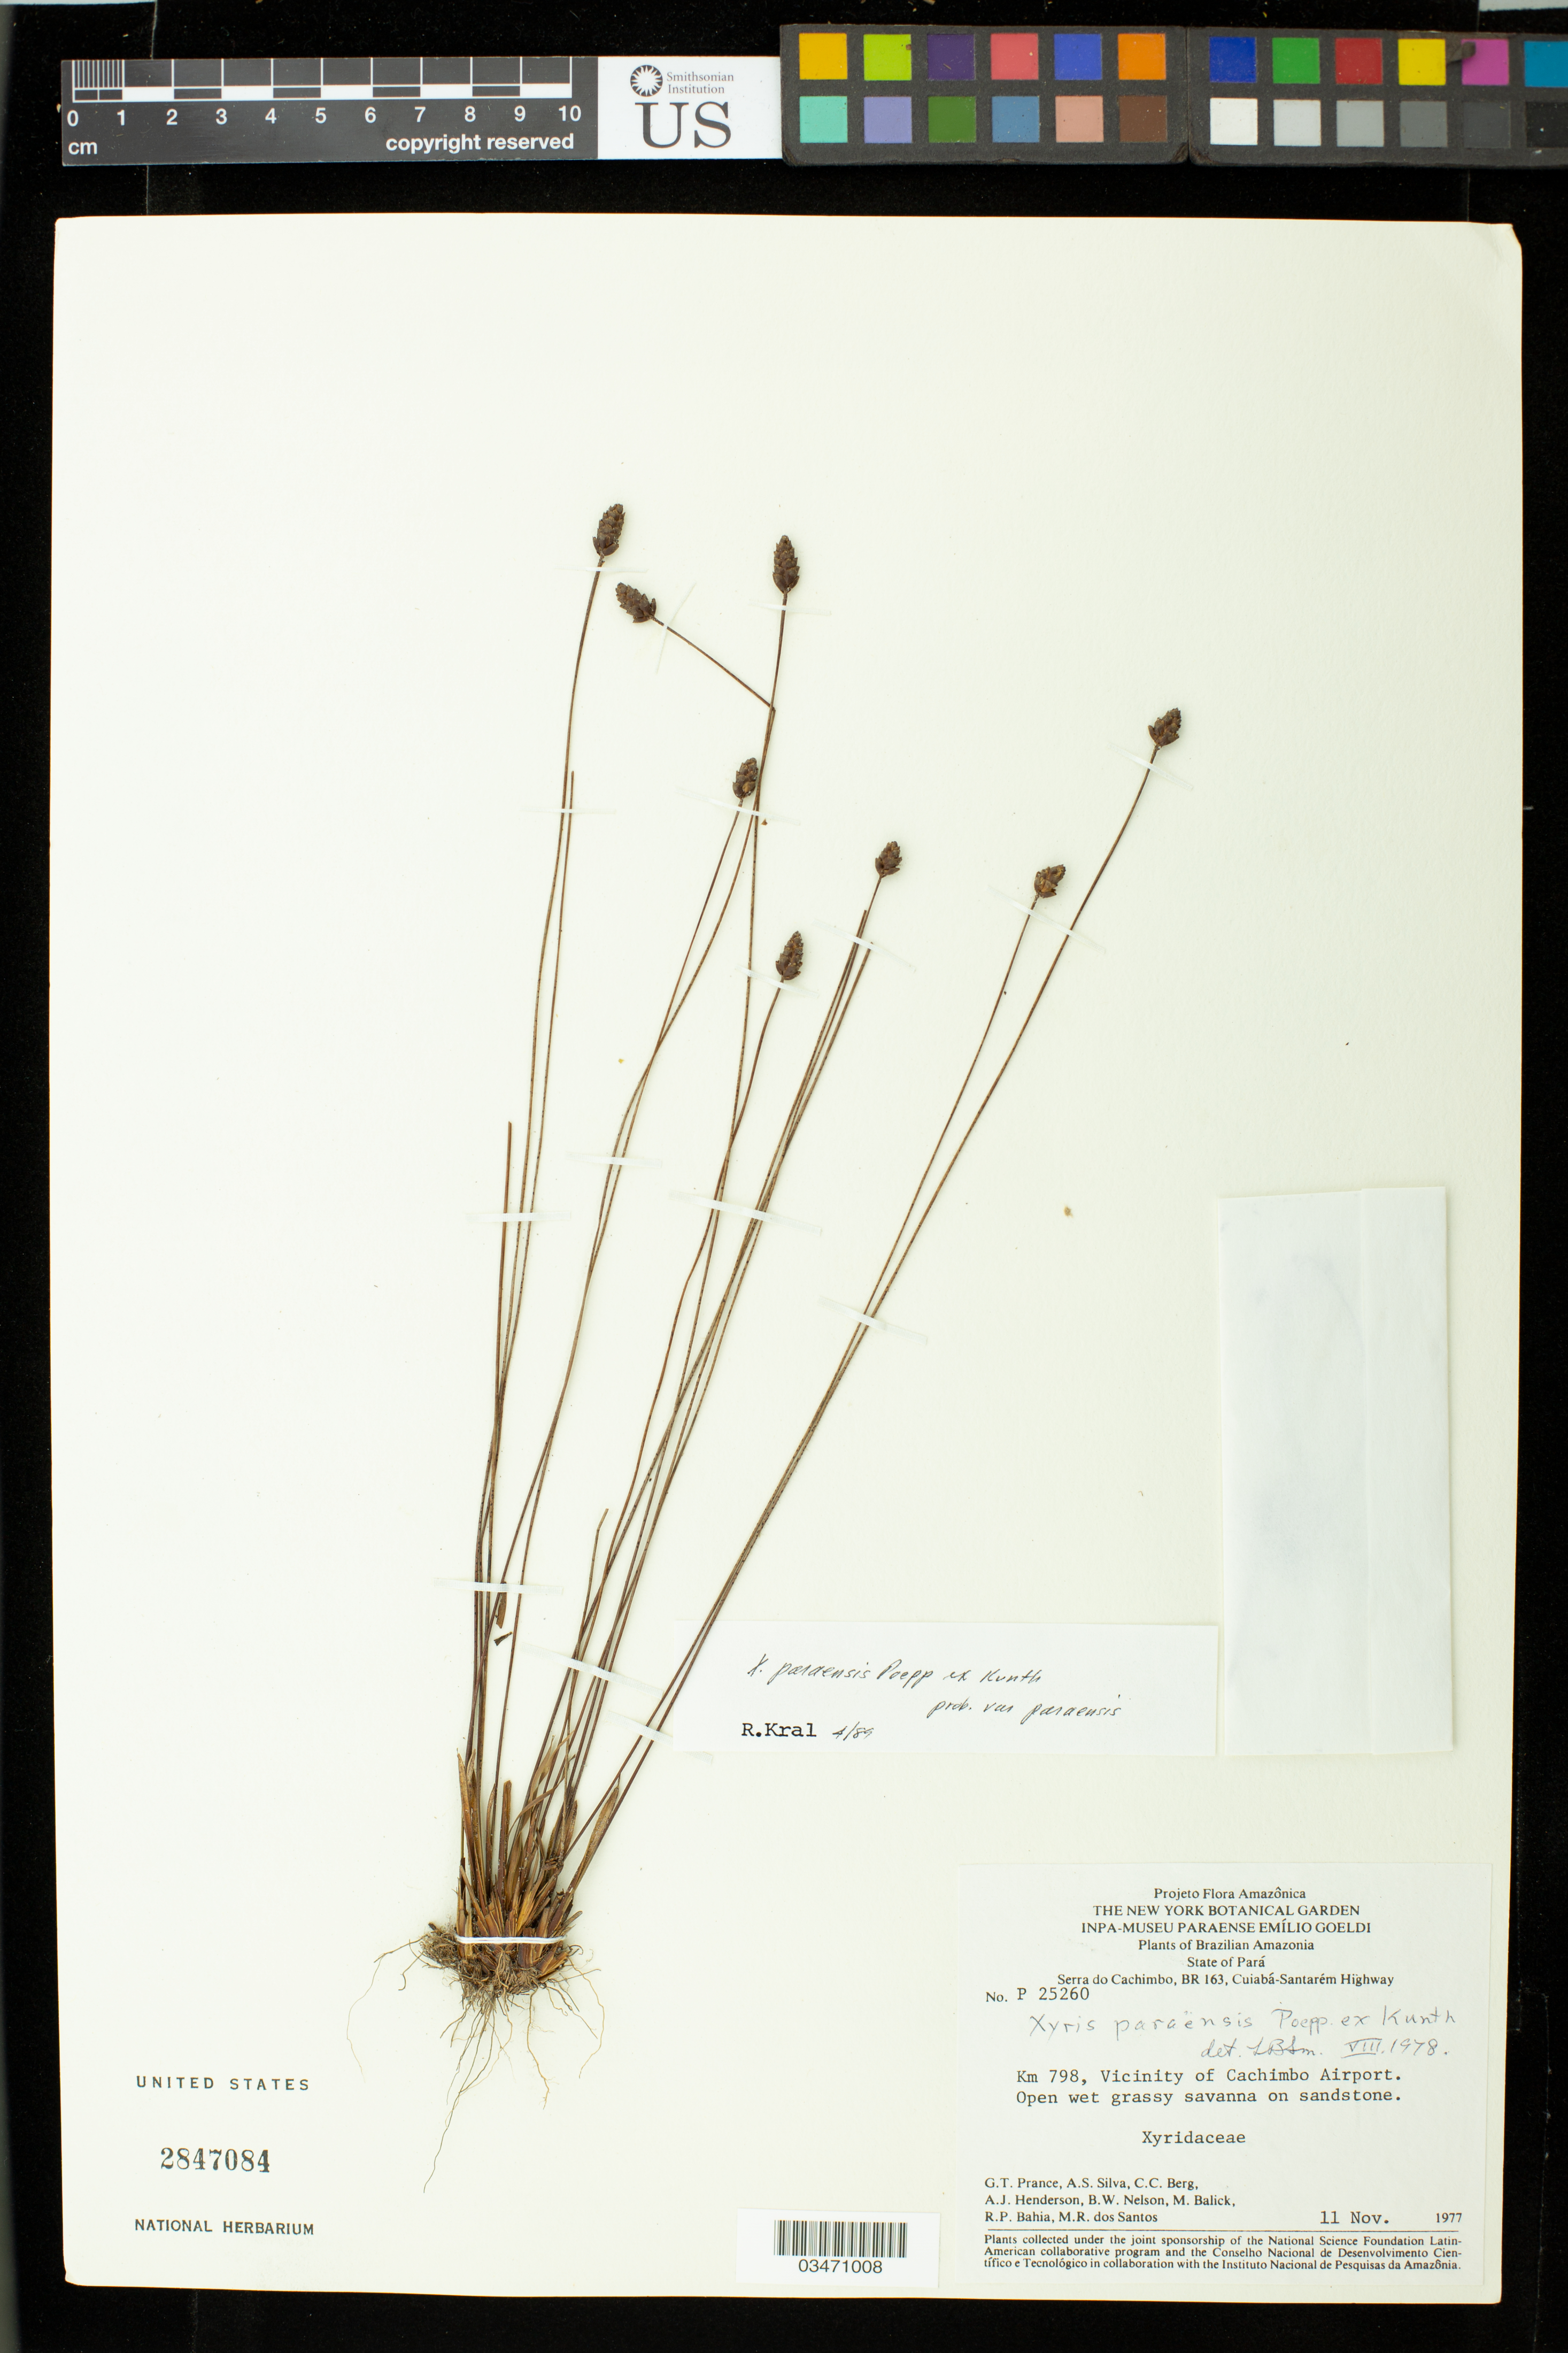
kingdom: Plantae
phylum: Tracheophyta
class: Liliopsida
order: Poales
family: Xyridaceae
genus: Xyris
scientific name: Xyris paraensis var. paraensis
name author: Poepp. ex Kunth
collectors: G. T. Prance, F. Chagas e Silva, C. C. Berg, A. J. Henderson, B. W. Nelson, R. P. Bahia & M. R. Santos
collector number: P25260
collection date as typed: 11 Nov 1977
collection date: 1977-11-11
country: Brazil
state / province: Pará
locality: Serra do cachimbo, br 163, cuiaba-santarem hwy; km 798, vicinity of cachimbo airport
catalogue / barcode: US 2847084